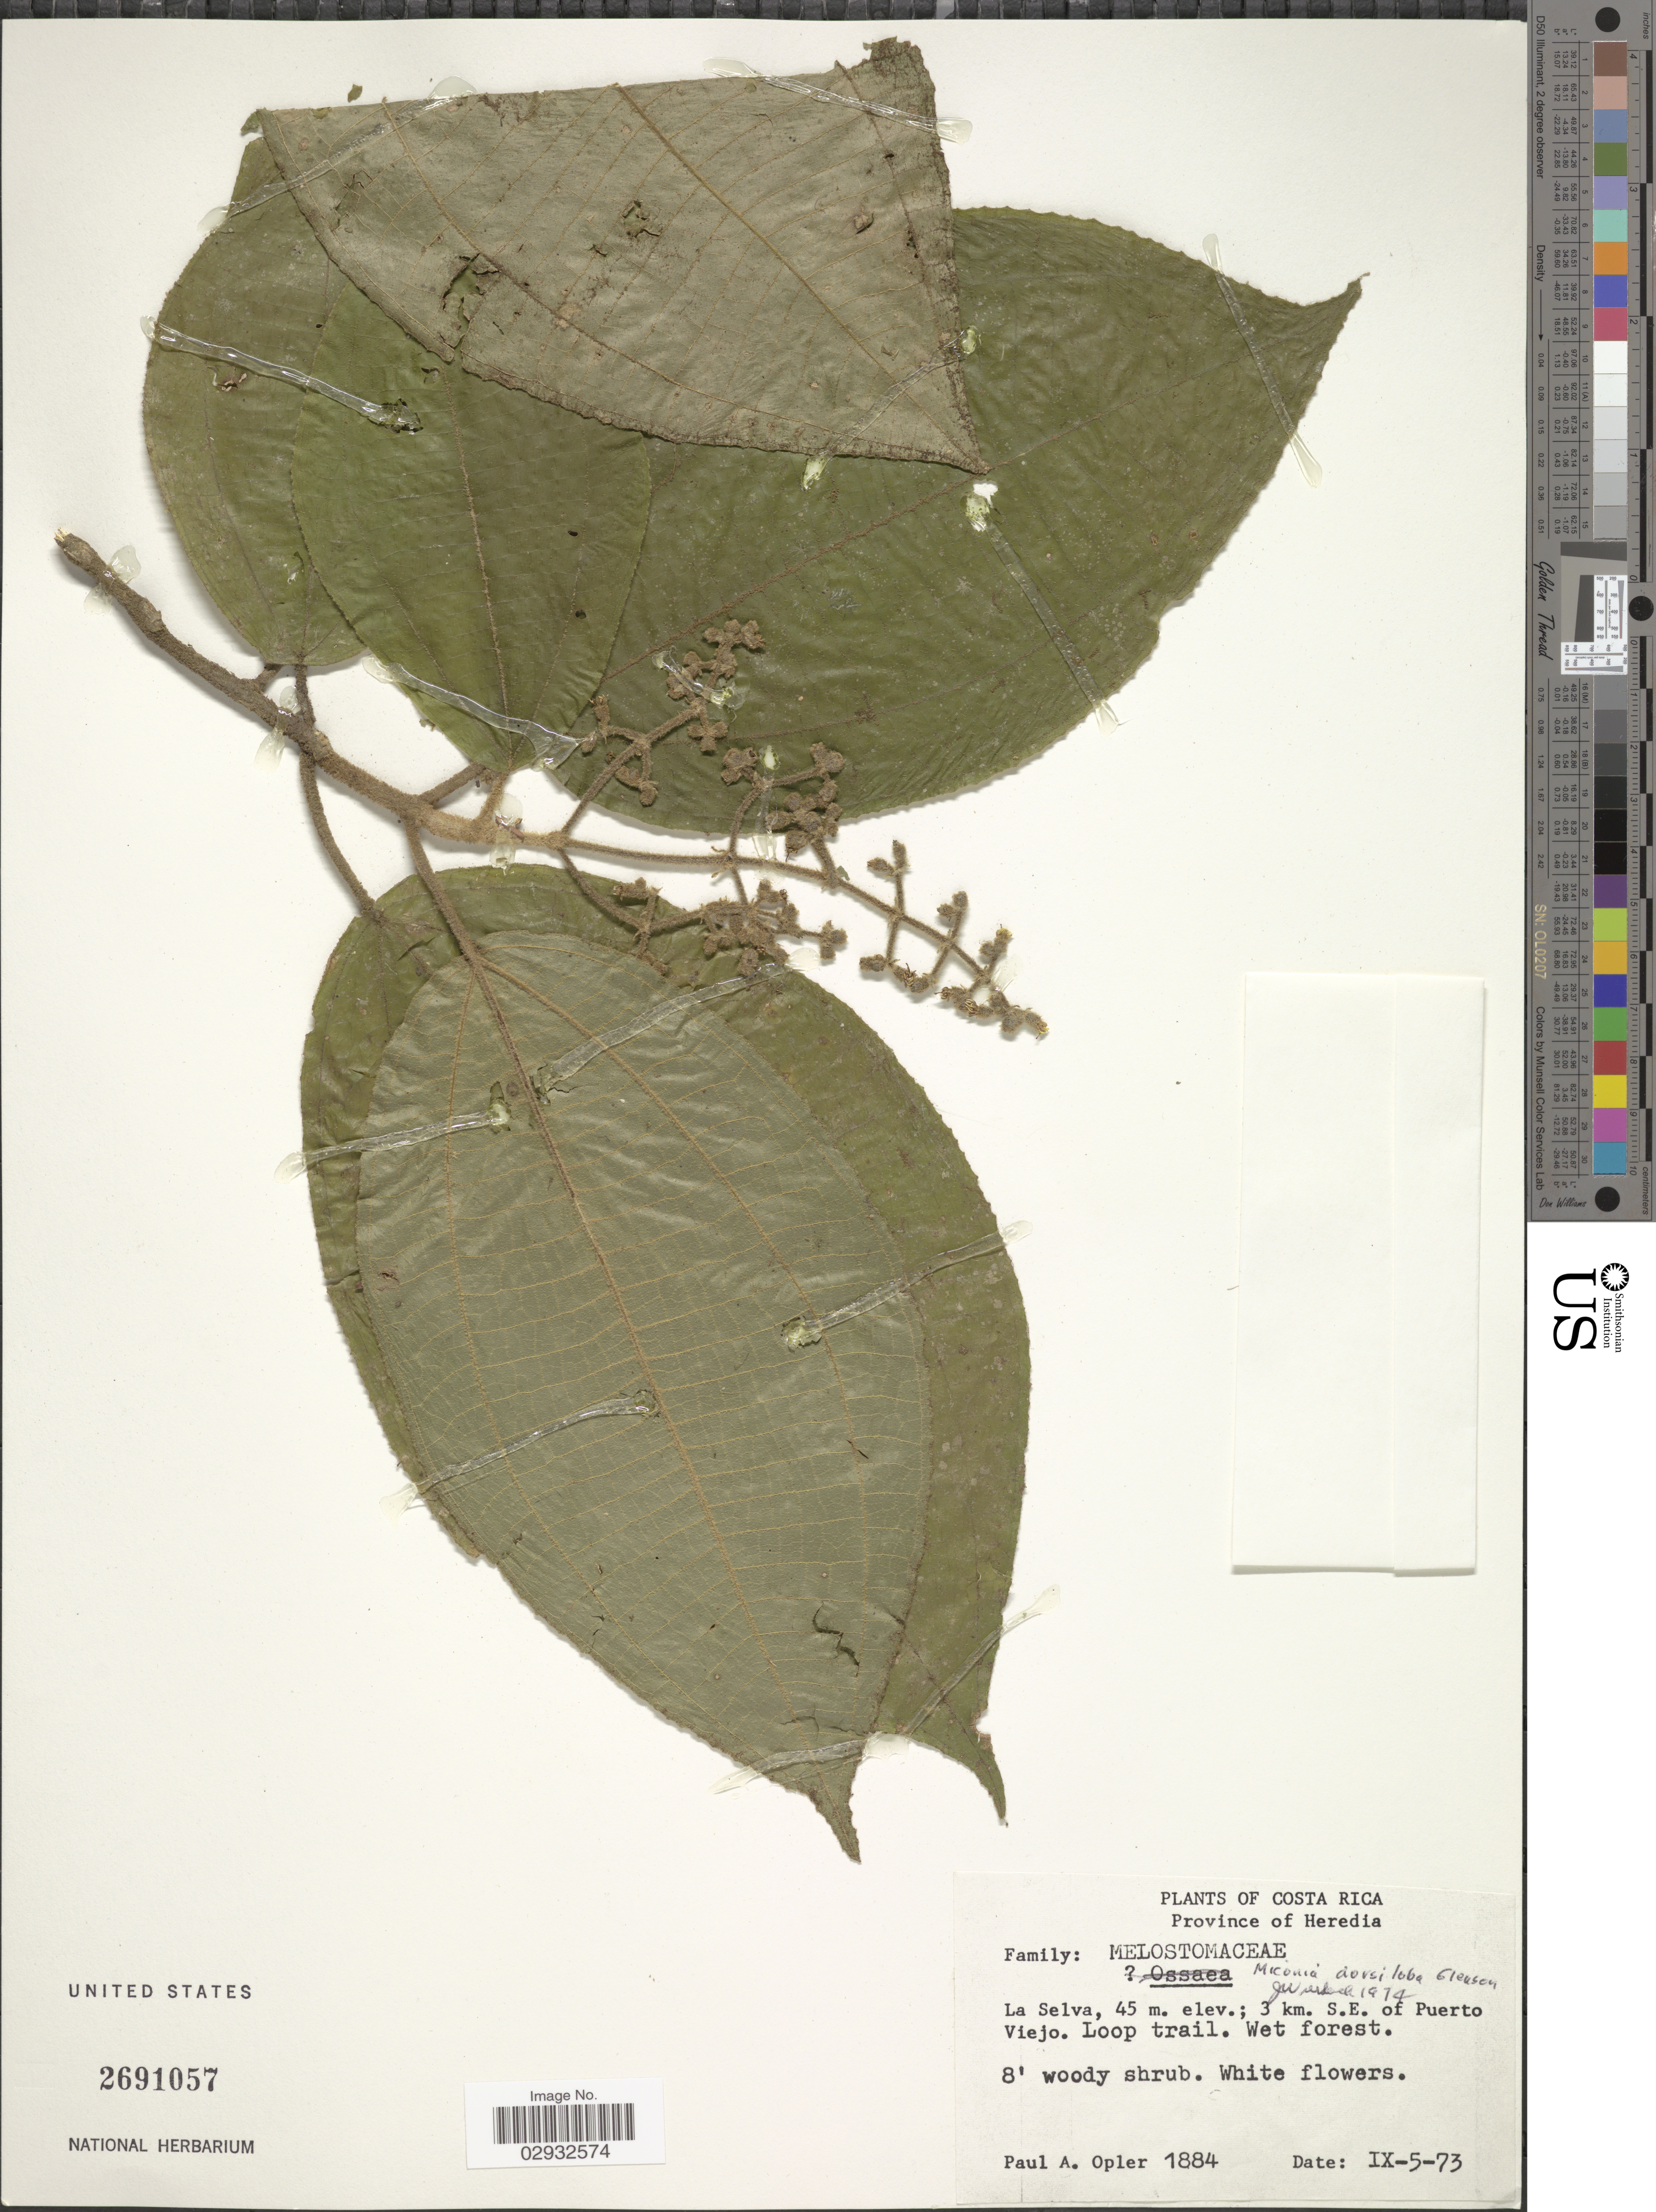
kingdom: Plantae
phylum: Tracheophyta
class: Magnoliopsida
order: Myrtales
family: Melastomataceae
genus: Miconia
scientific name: Miconia dorsiloba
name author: Gleason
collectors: P. Opler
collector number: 1884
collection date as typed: Transcribed d/m/y: 5/9/73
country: Costa Rica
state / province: Heredia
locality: La Selva, 3 km. S.E. of Puerto Viejo. Loop trail.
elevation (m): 45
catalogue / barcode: US 2691057